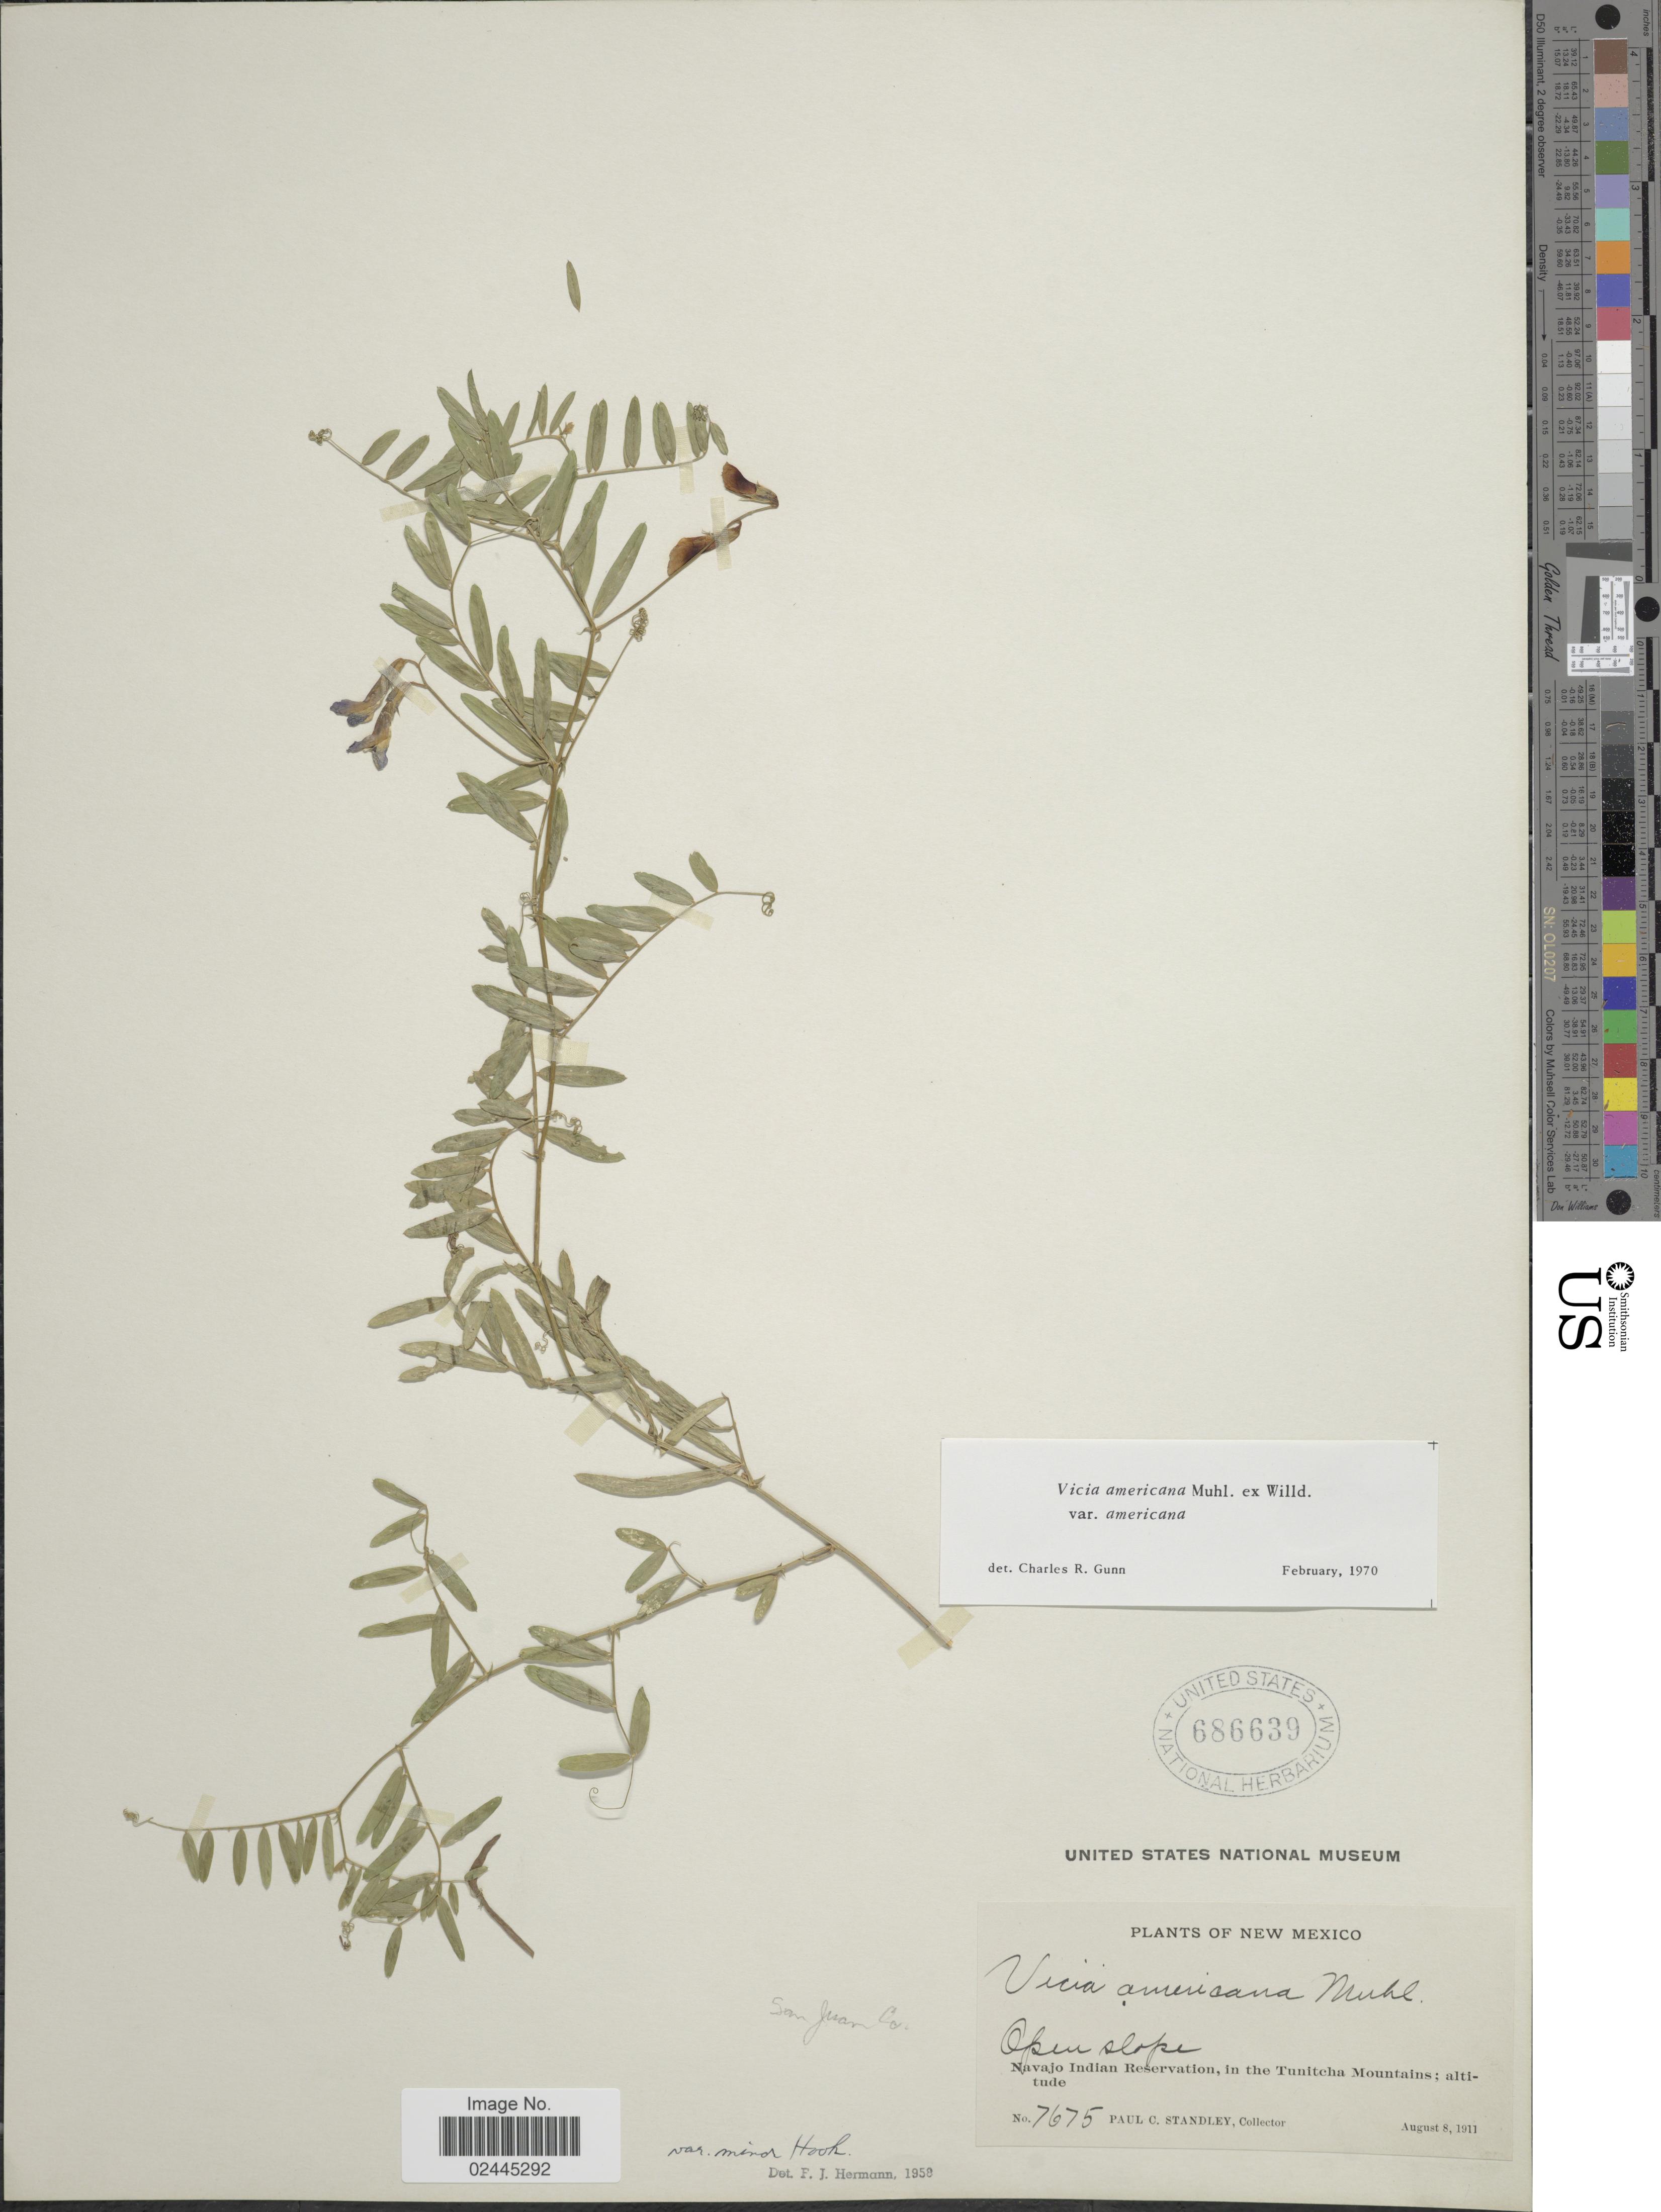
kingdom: Plantae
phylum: Tracheophyta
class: Magnoliopsida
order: Fabales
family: Fabaceae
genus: Vicia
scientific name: Vicia americana var. americana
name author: Muhl. ex Willd.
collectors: P. C. Standley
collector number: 7675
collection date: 1911-08-08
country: United States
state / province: New Mexico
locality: Open slope. Navajo Indian Reservation, in the Tunitcha Mountains. San Juan Co.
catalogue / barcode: US 686639